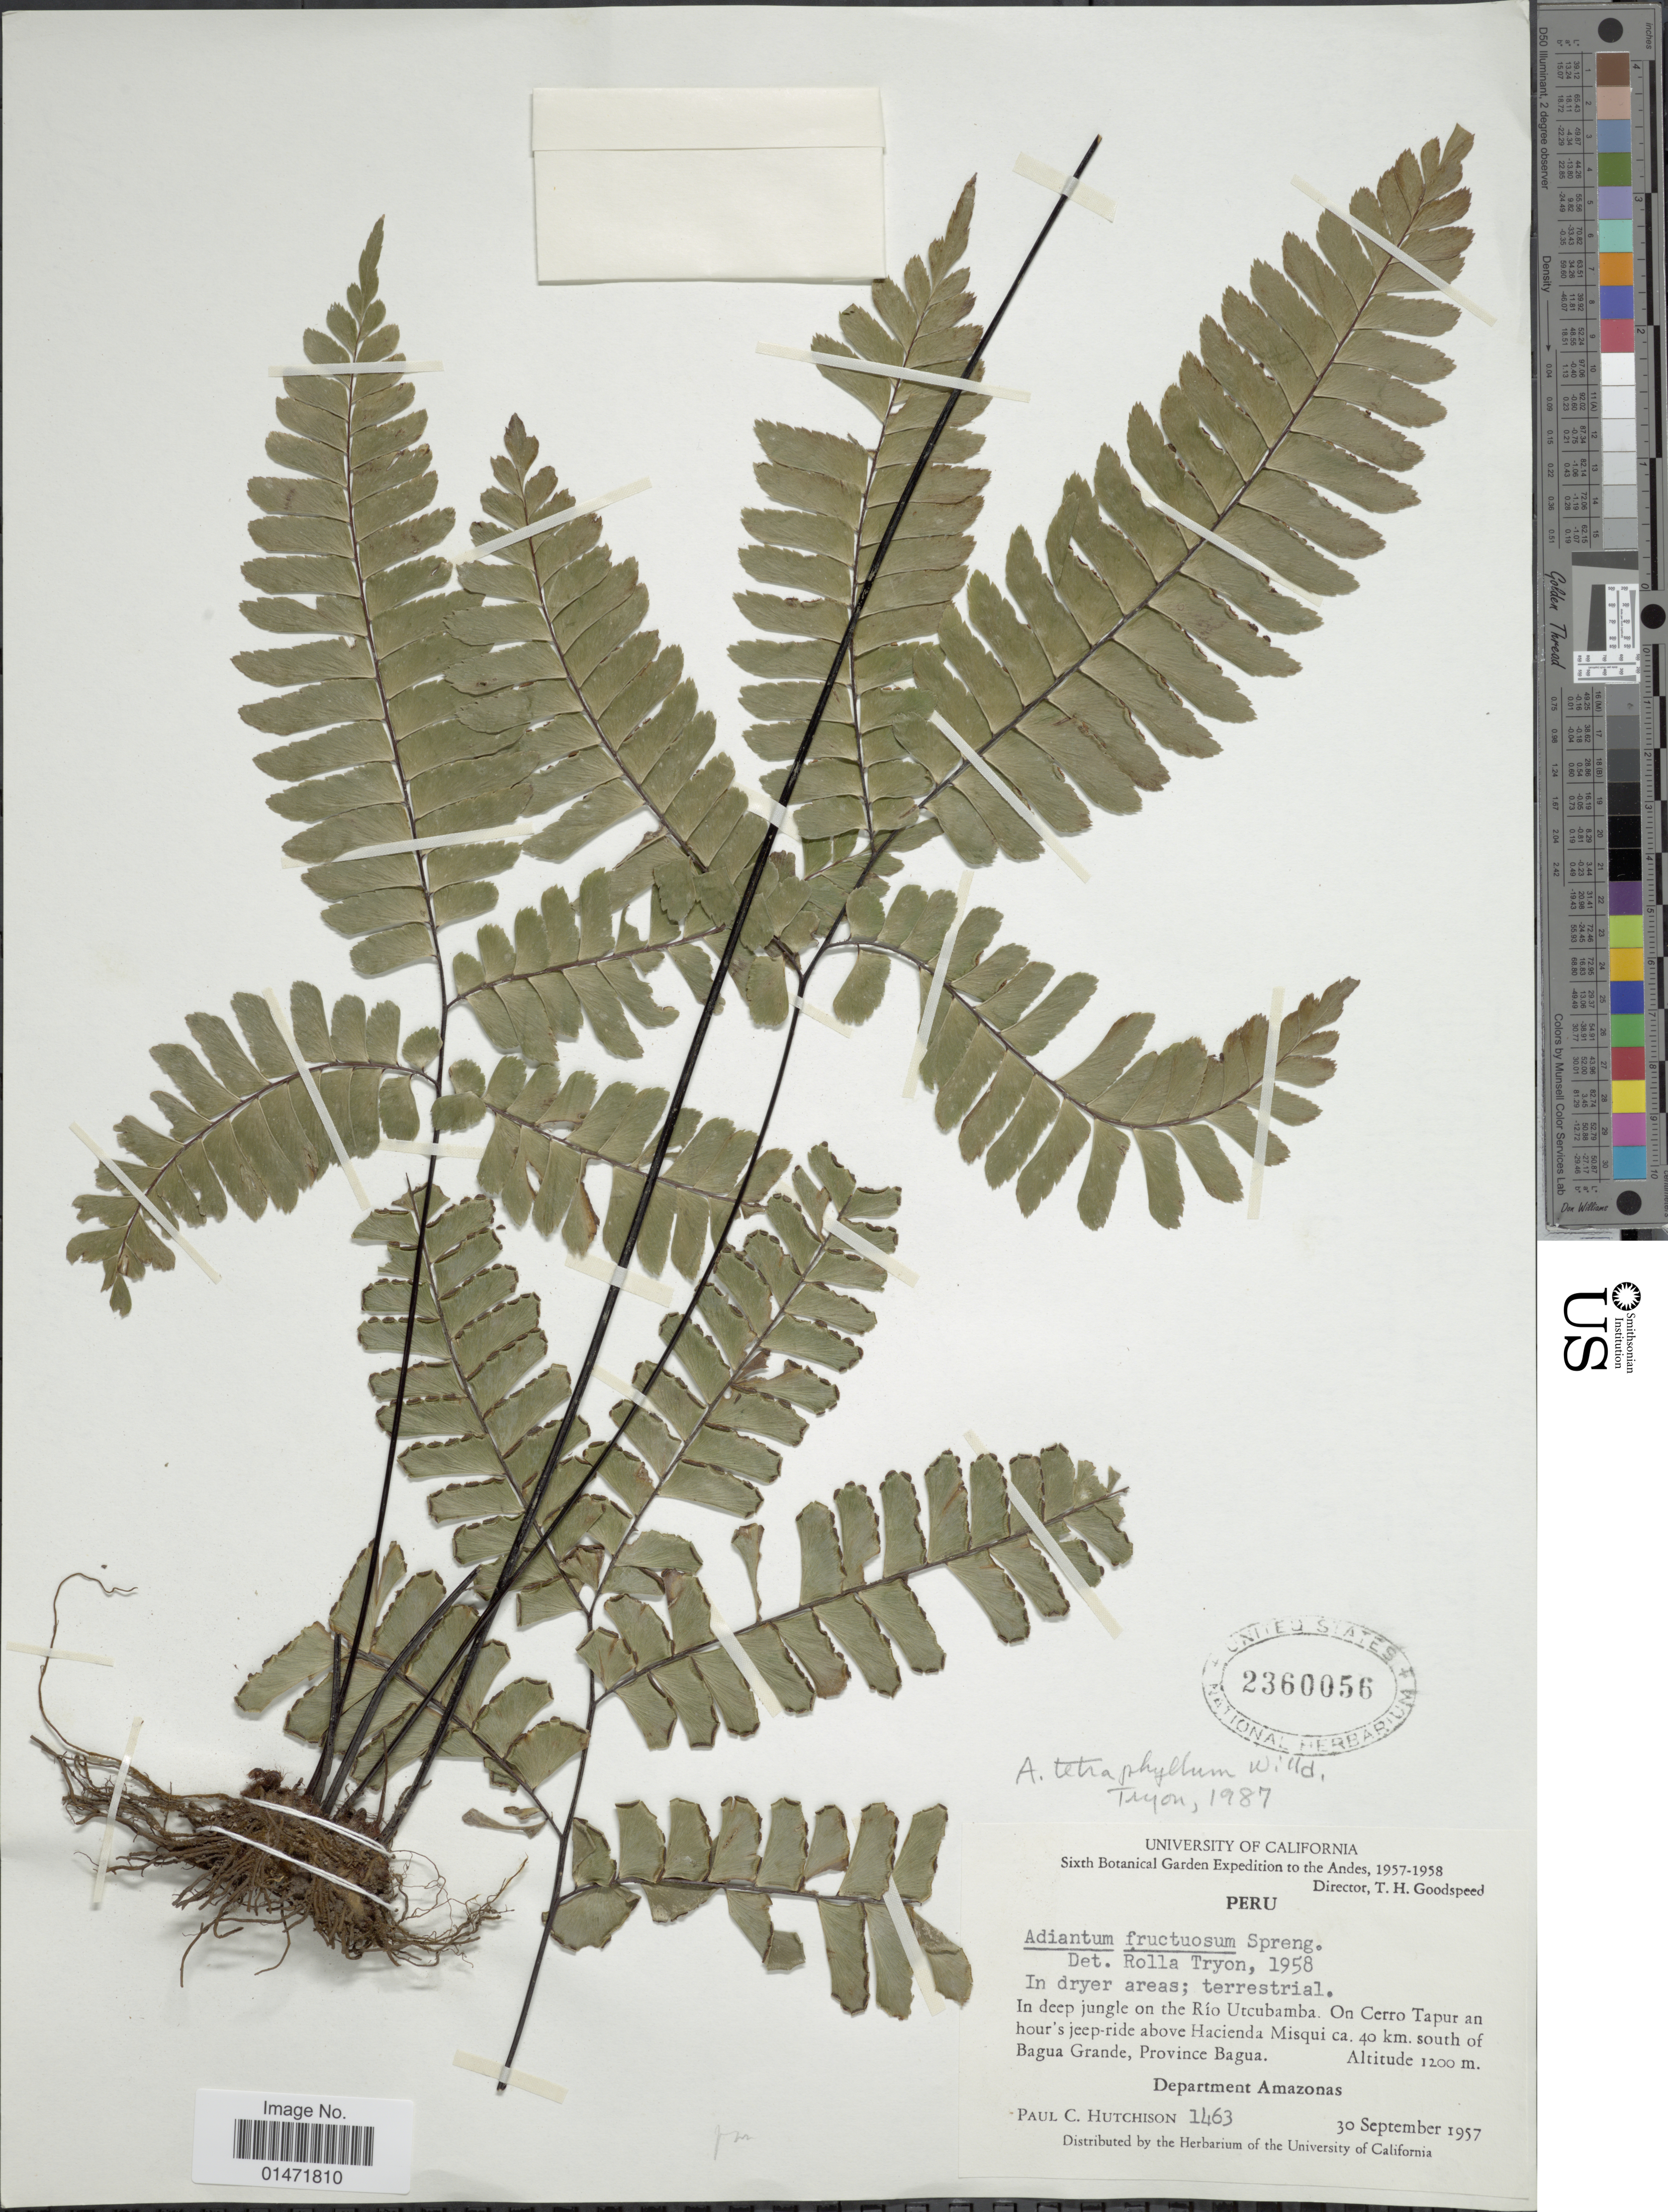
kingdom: Plantae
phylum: Tracheophyta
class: Polypodiopsida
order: Polypodiales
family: Pteridaceae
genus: Adiantum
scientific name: Adiantum tetraphyllum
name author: Humb. & Bonpl. ex Willd.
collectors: P. C. Hutchison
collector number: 1463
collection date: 1957-09-30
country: Peru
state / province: Amazonas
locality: In deep jungle on the Río Utcubamba. On Cerro Tapur an hour's jeep-ride above Hacienda Misque ca. 40 km. south of Bagua Grande, Province Bagua.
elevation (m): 1200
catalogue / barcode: US 2360056